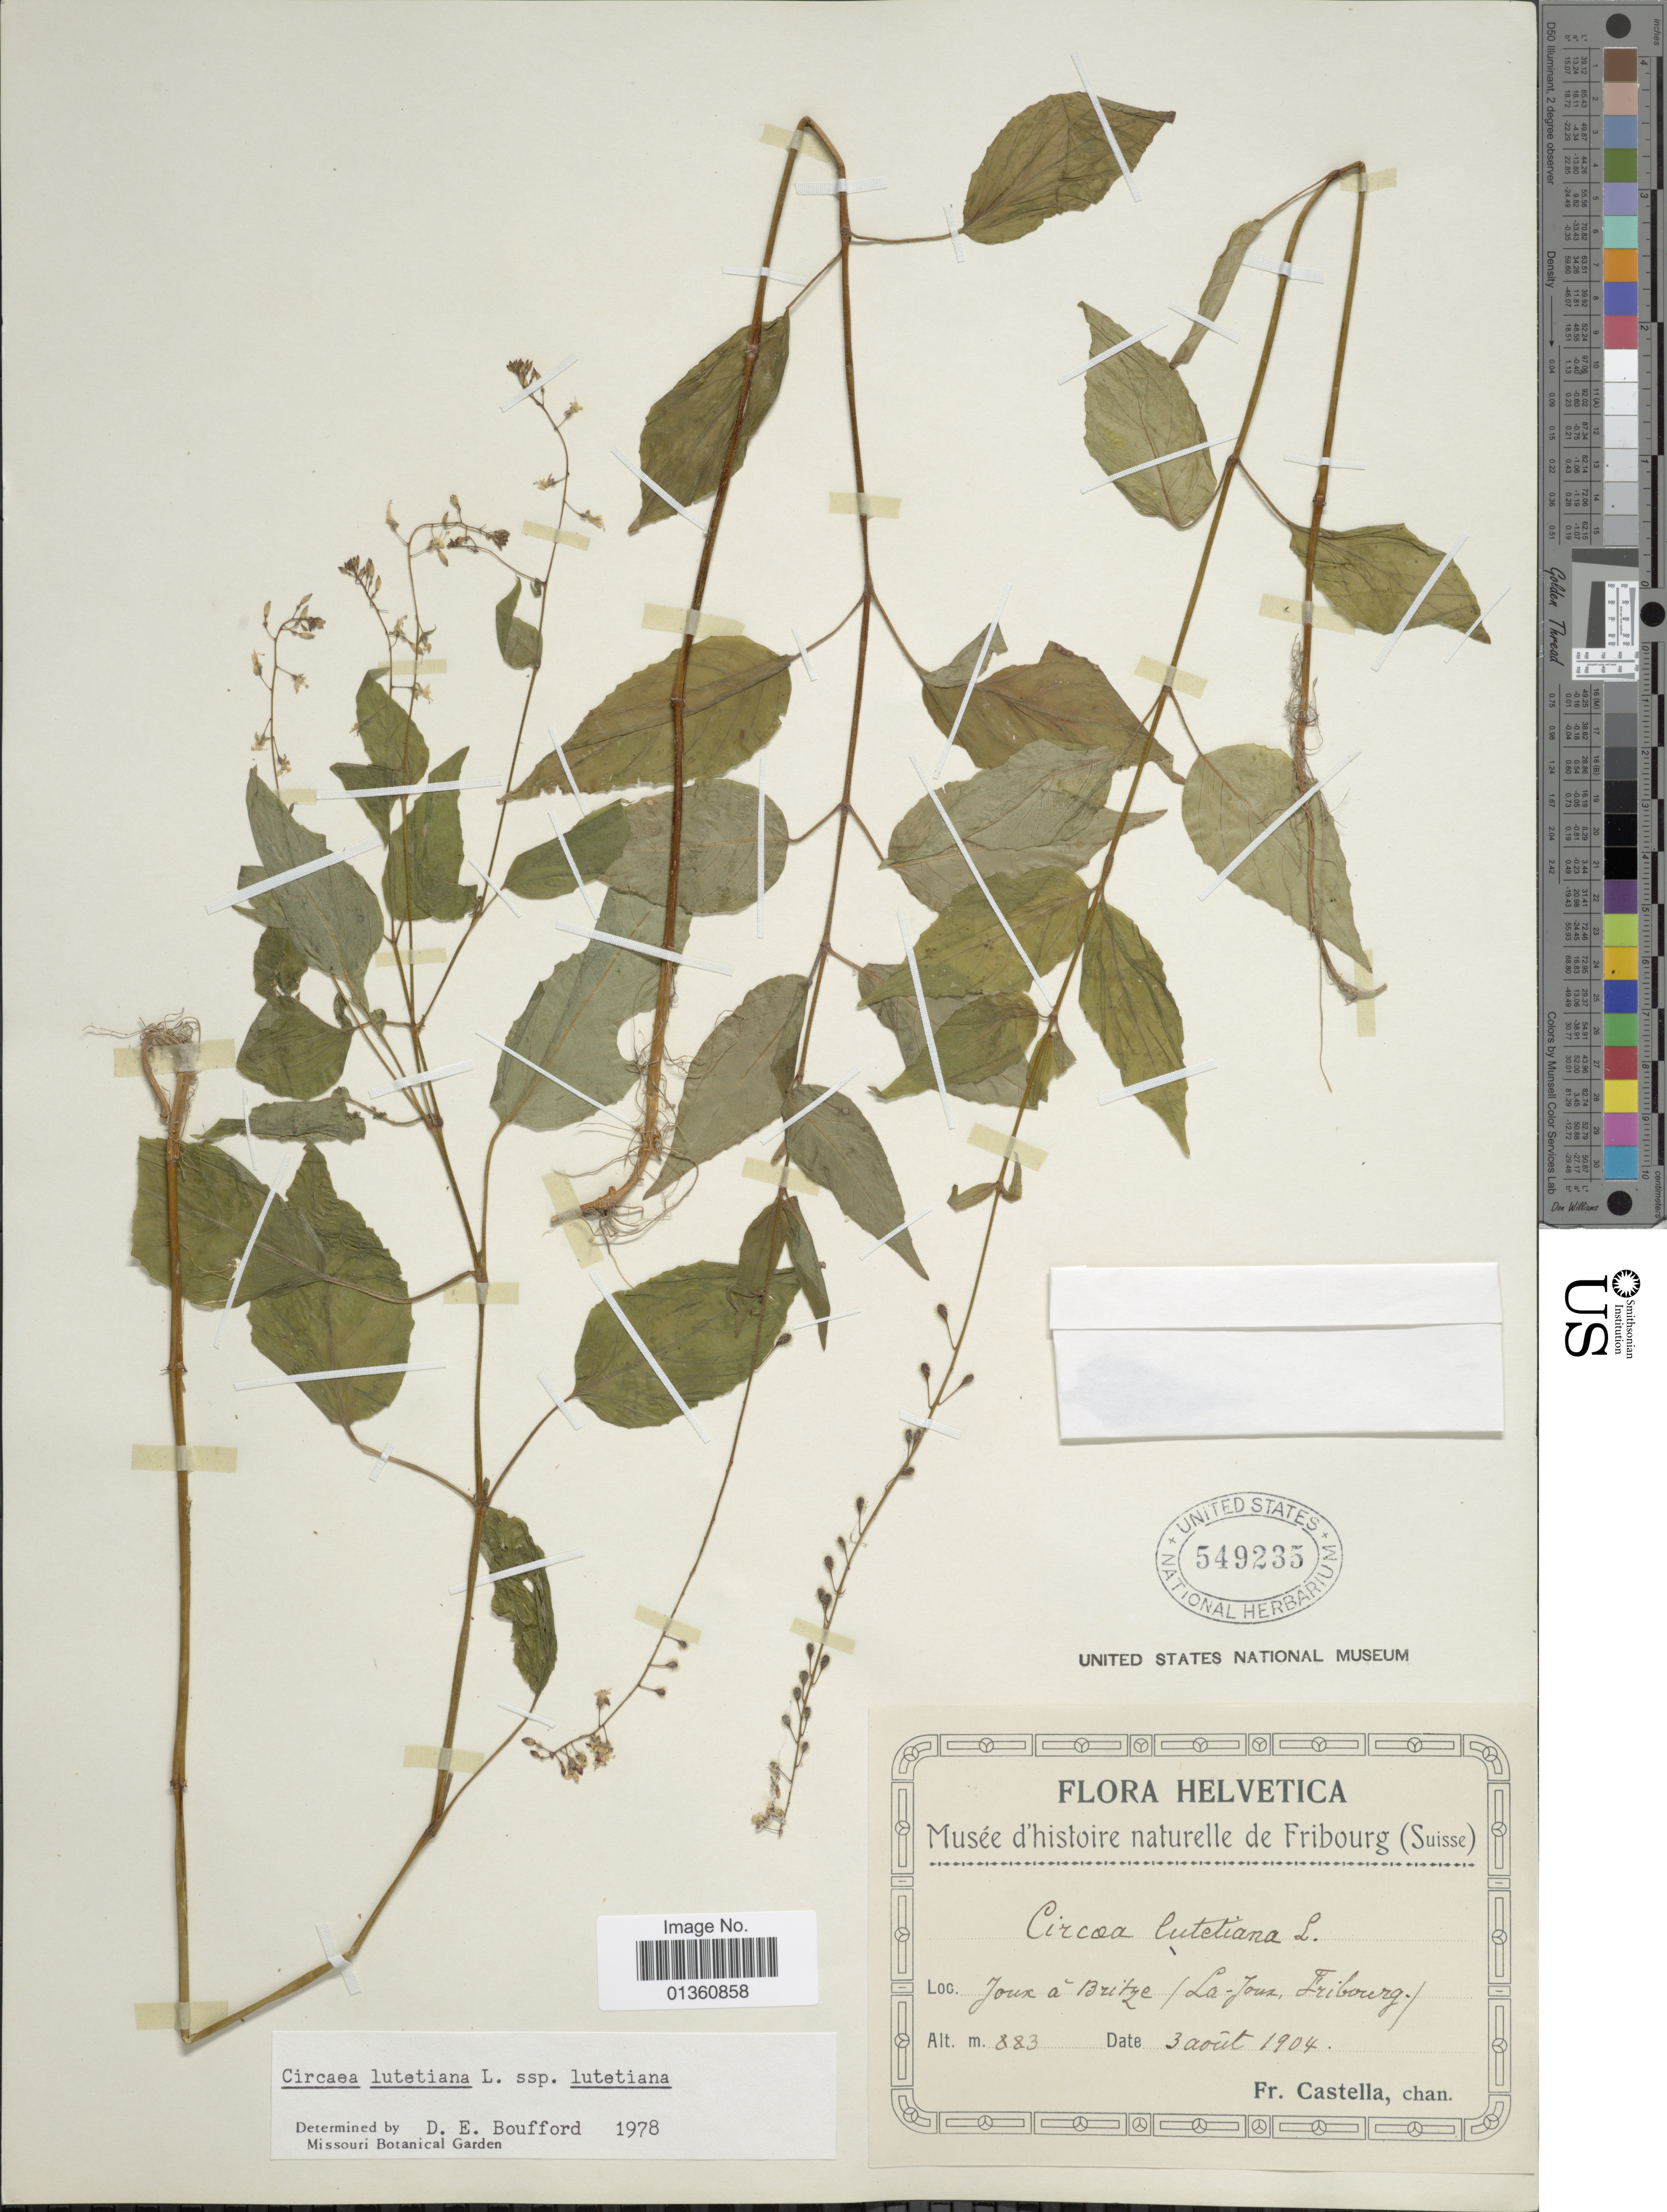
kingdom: Plantae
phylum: Tracheophyta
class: Magnoliopsida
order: Myrtales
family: Onagraceae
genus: Circaea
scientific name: Circaea lutetiana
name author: L.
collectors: Fr. Castella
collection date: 1904-08-03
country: Switzerland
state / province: Fribourg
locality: Joux á Britze (La-Jous)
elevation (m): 883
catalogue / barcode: US 549235